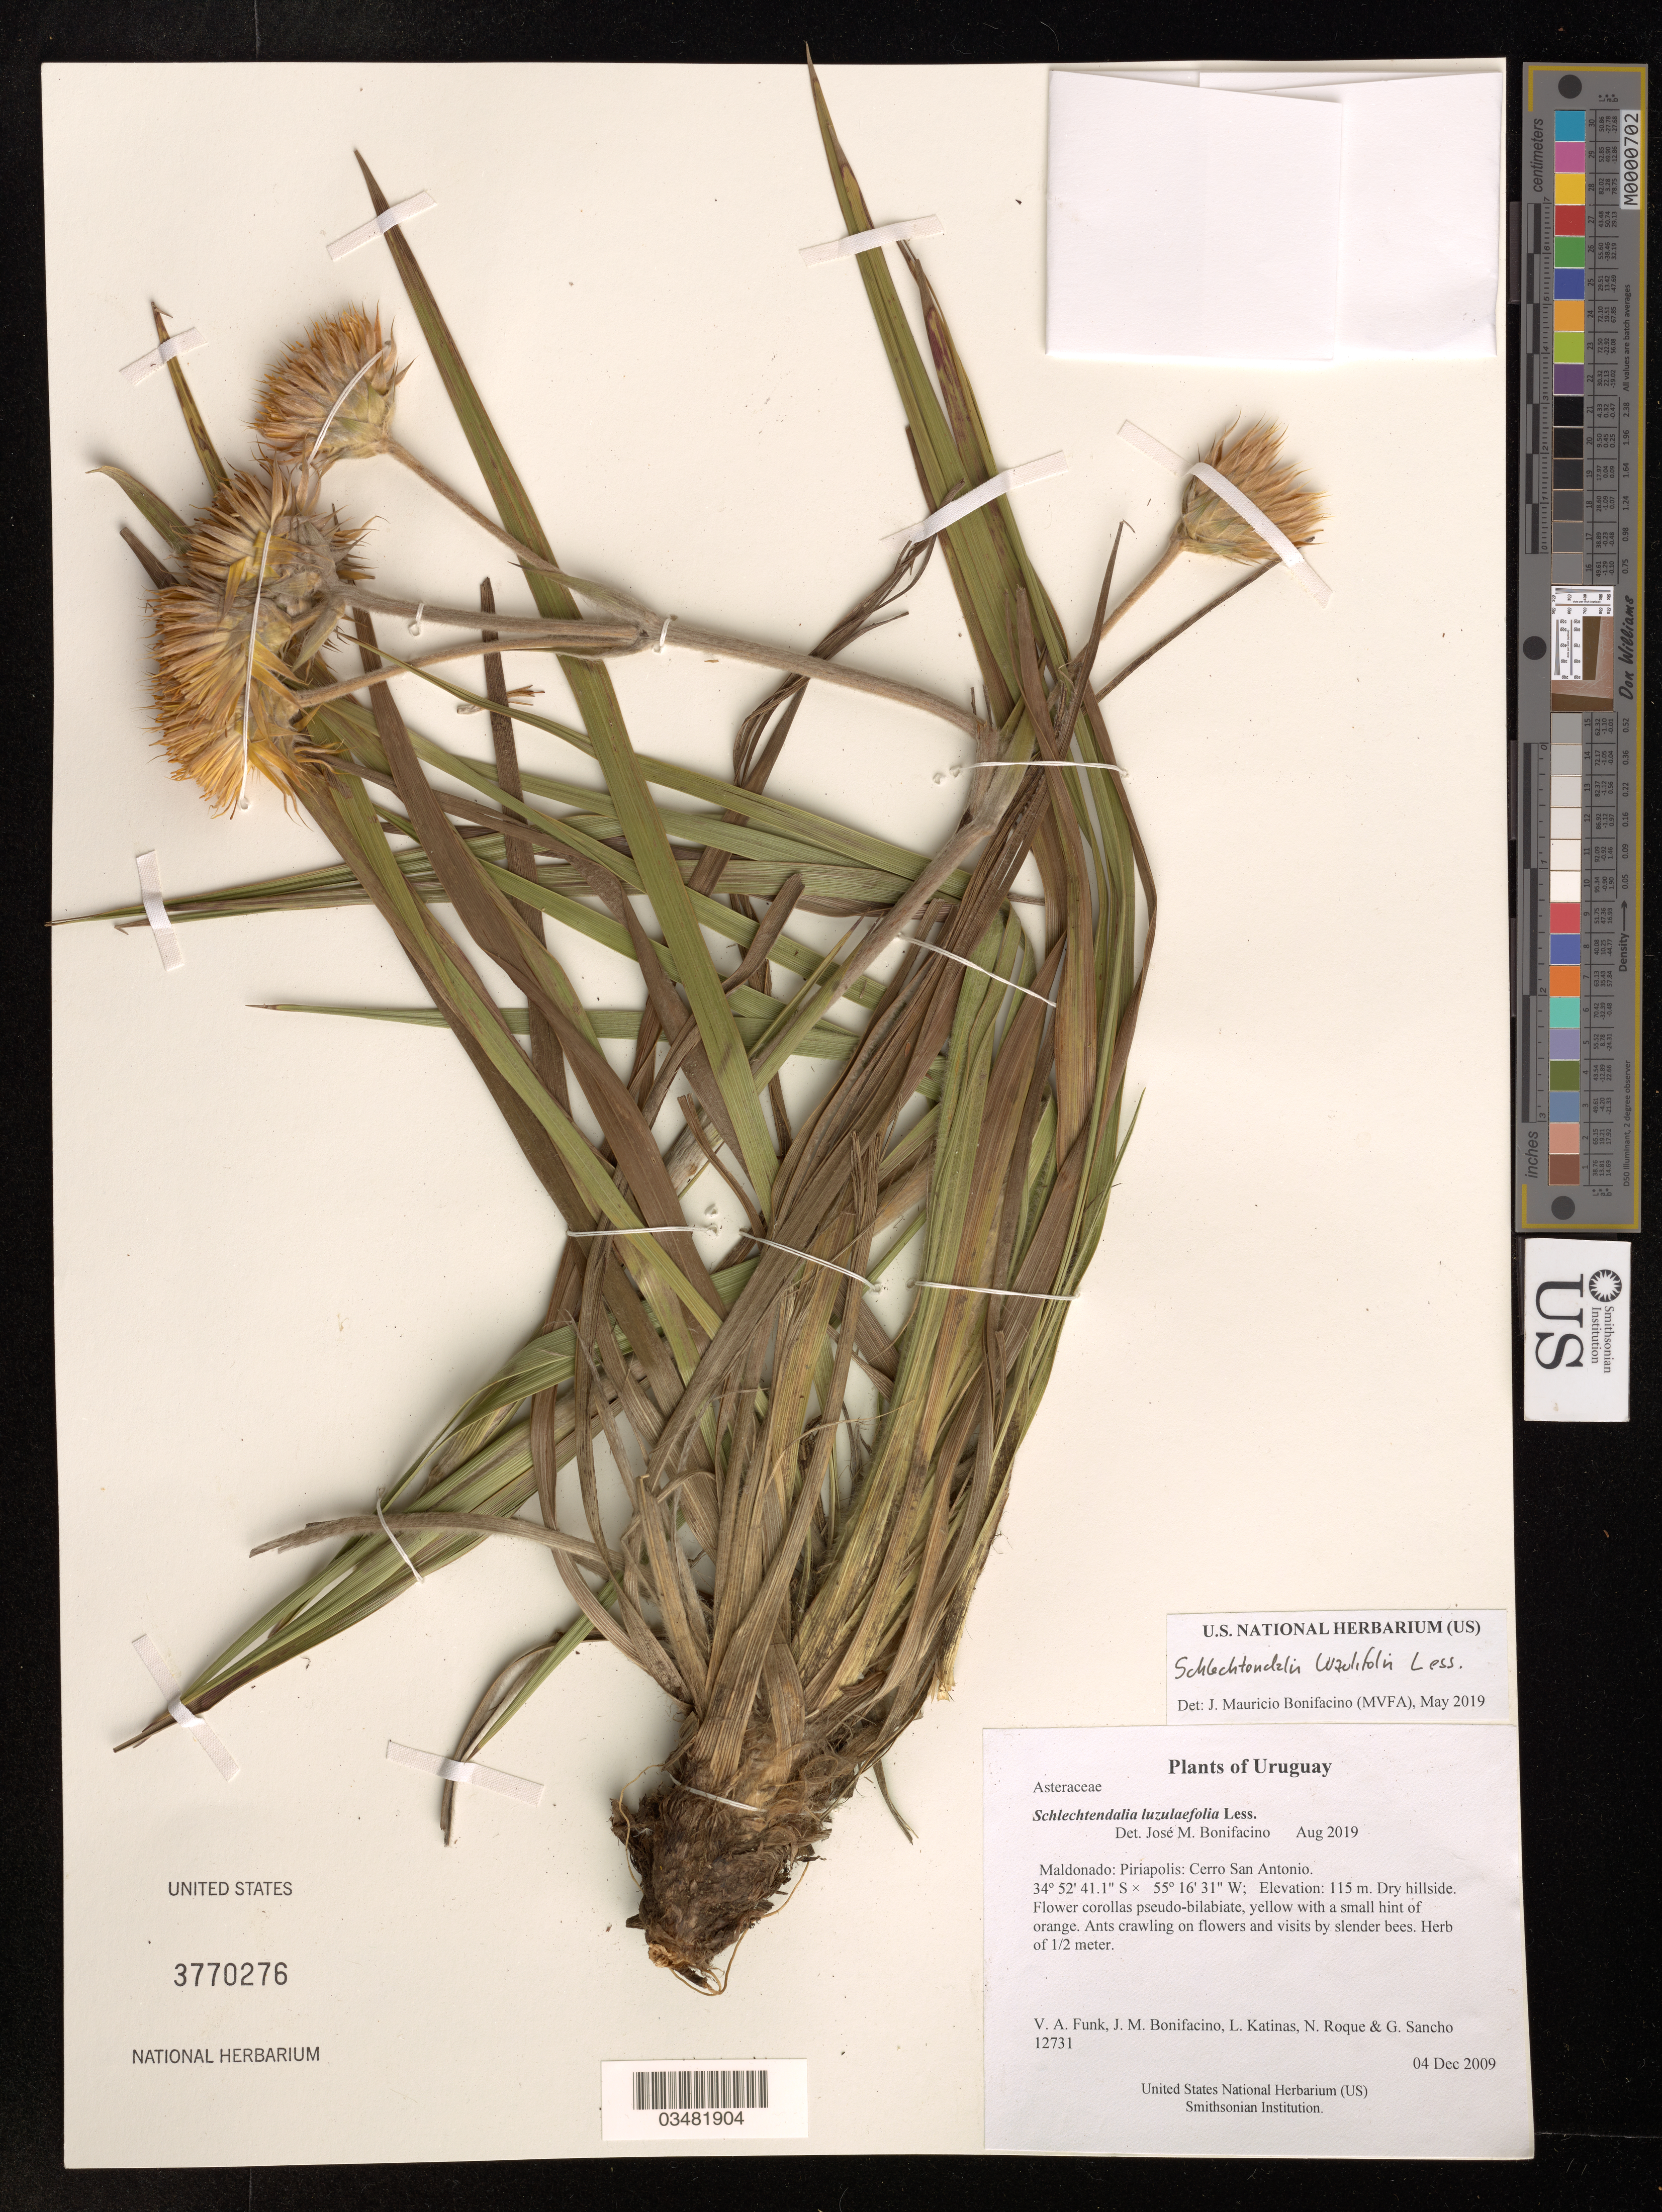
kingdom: Plantae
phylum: Tracheophyta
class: Magnoliopsida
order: Asterales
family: Asteraceae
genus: Schlechtendalia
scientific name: Schlechtendalia luzulaefolia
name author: Less.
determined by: Bonifacino, José Mauricio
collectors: V. Funk, M. Bonifacino, L. Katinas & N. Roque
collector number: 12731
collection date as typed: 4 Dec 2009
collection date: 2009-12-04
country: Uruguay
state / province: Maldonado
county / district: Piriapolis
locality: Cerro San Antonio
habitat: Dry hillside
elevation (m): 115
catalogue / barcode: US 3770276